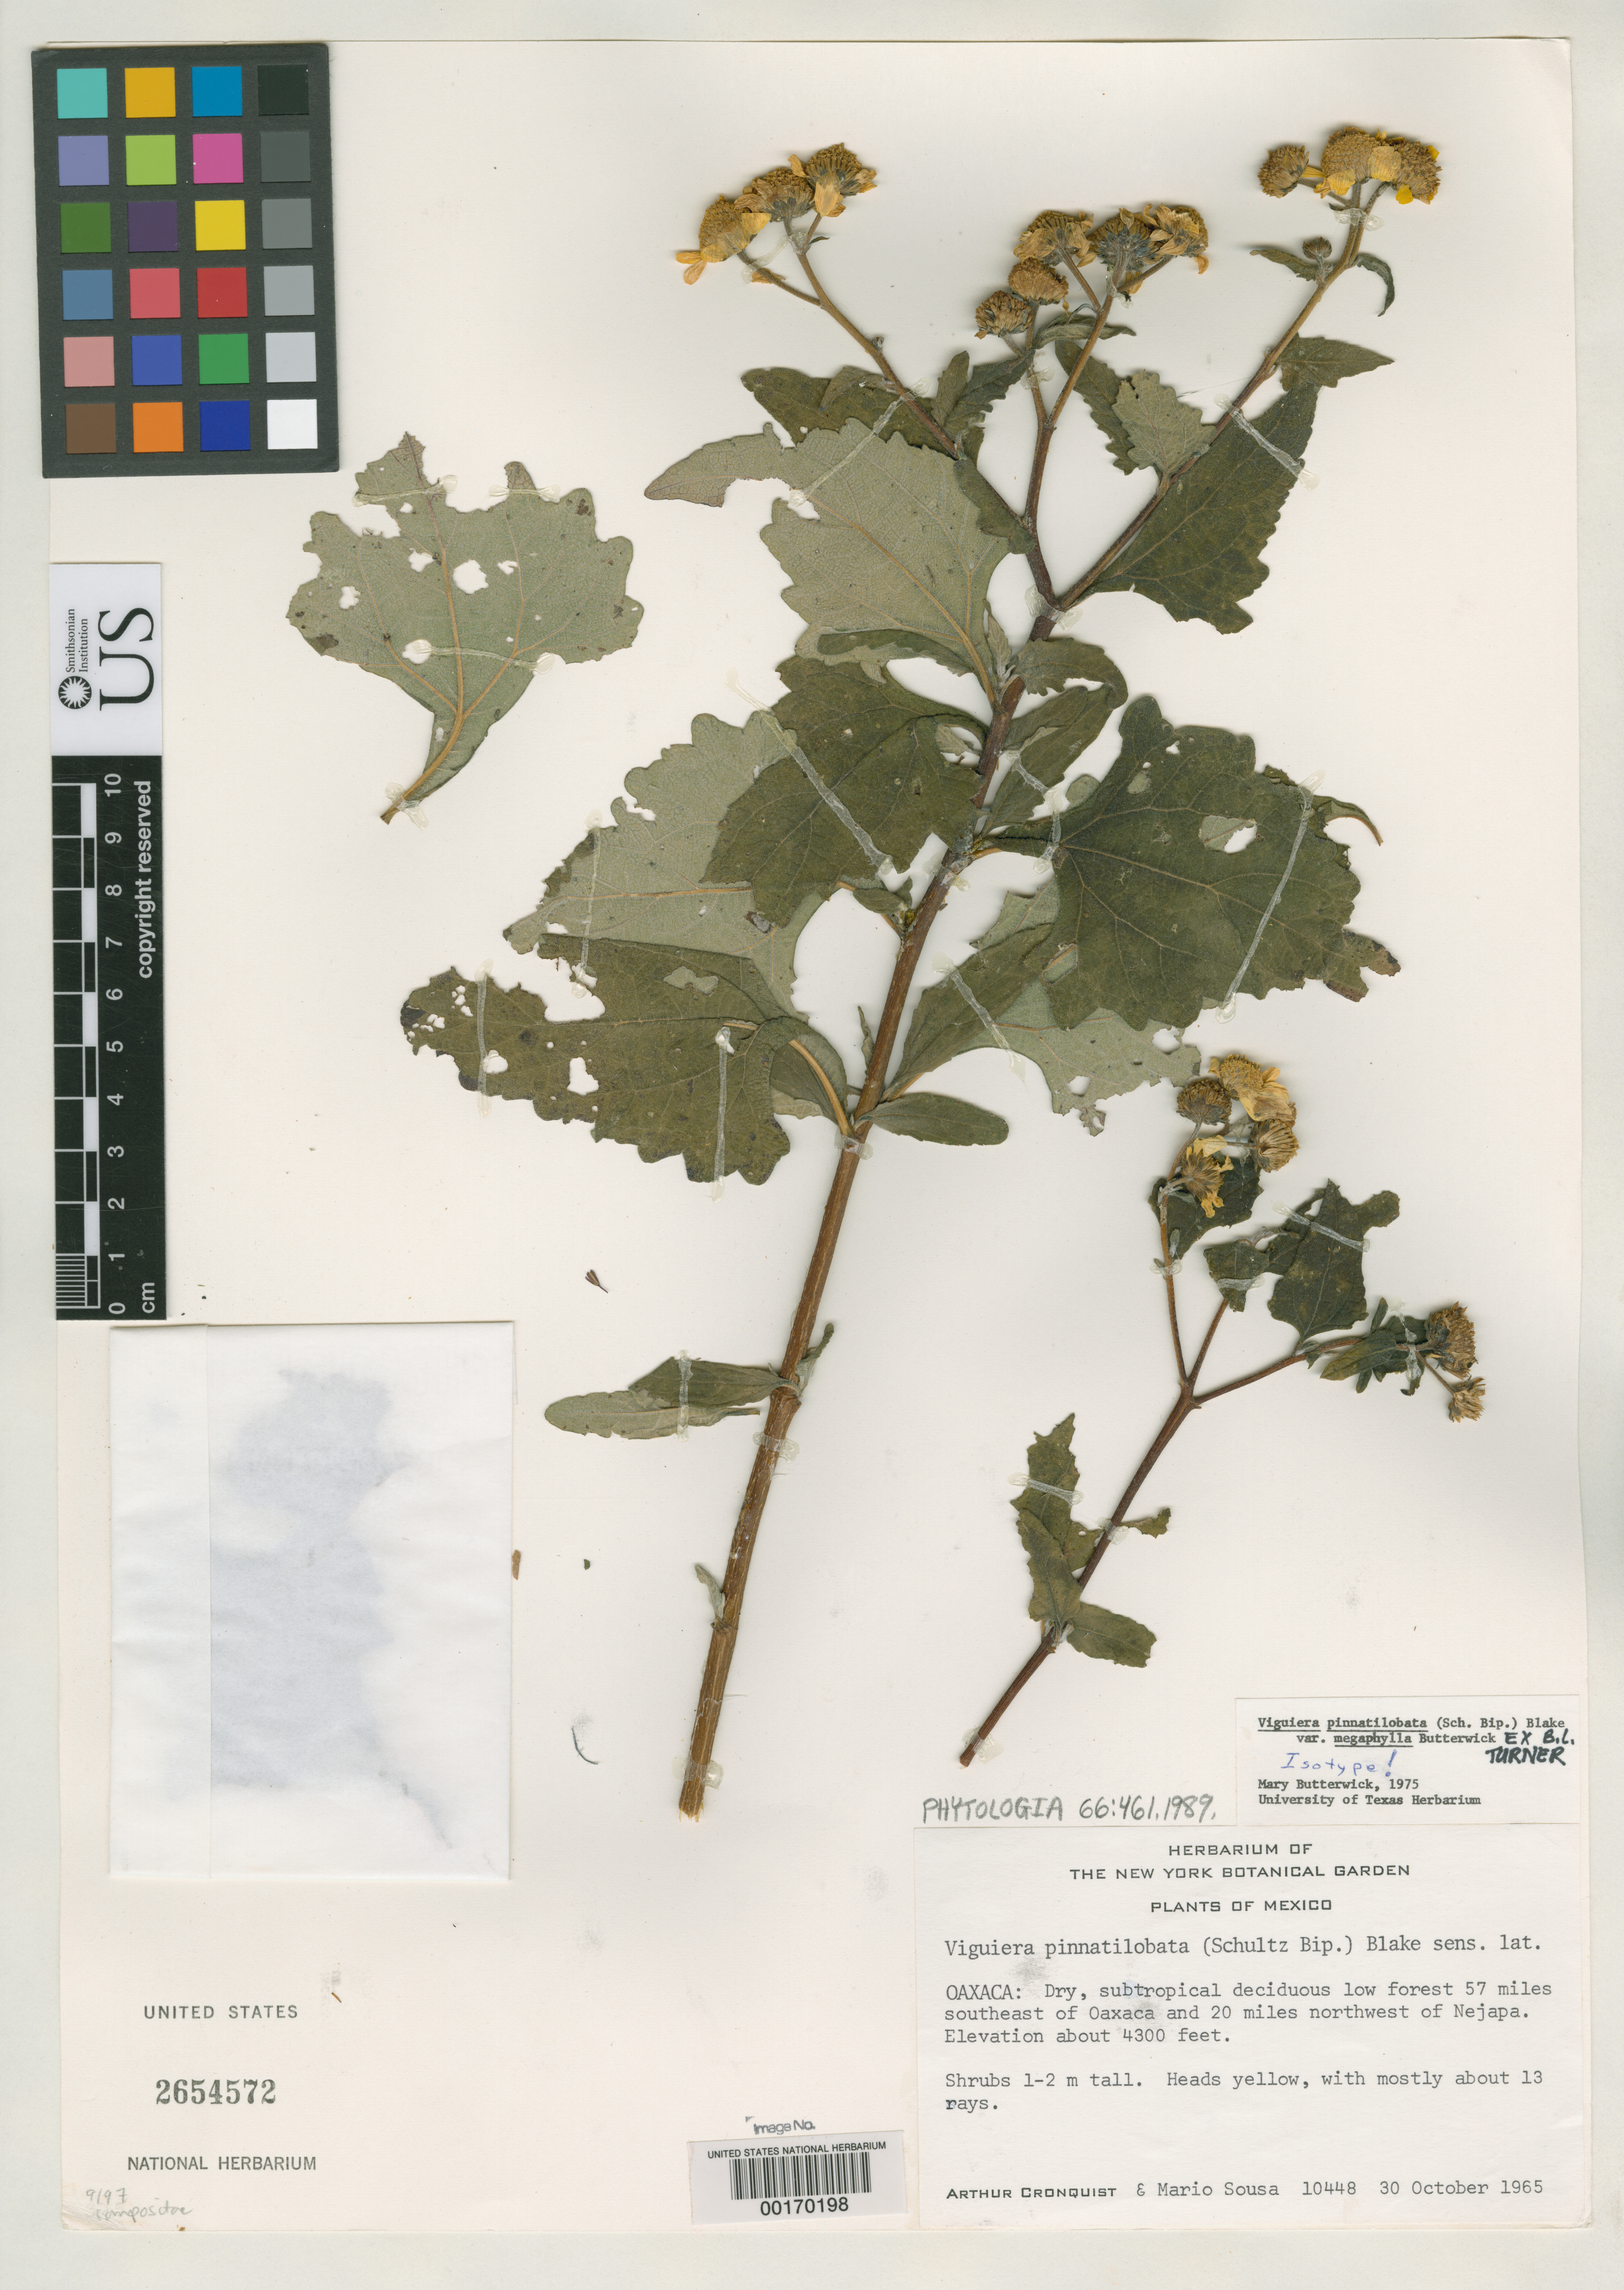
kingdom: Plantae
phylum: Tracheophyta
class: Magnoliopsida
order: Asterales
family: Asteraceae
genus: Viguiera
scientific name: Viguiera pinnatilobata var. megaphylla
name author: Butterwick ex B.L. Turner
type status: Isotype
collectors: A. J. Cronquist & M. Sousa S.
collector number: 10448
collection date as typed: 20 Oct 1965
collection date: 1965-10-20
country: Mexico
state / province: Oaxaca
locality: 57 mi SE of Oaxaca and 20 mi NW of Nejapa.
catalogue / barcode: US 2654572